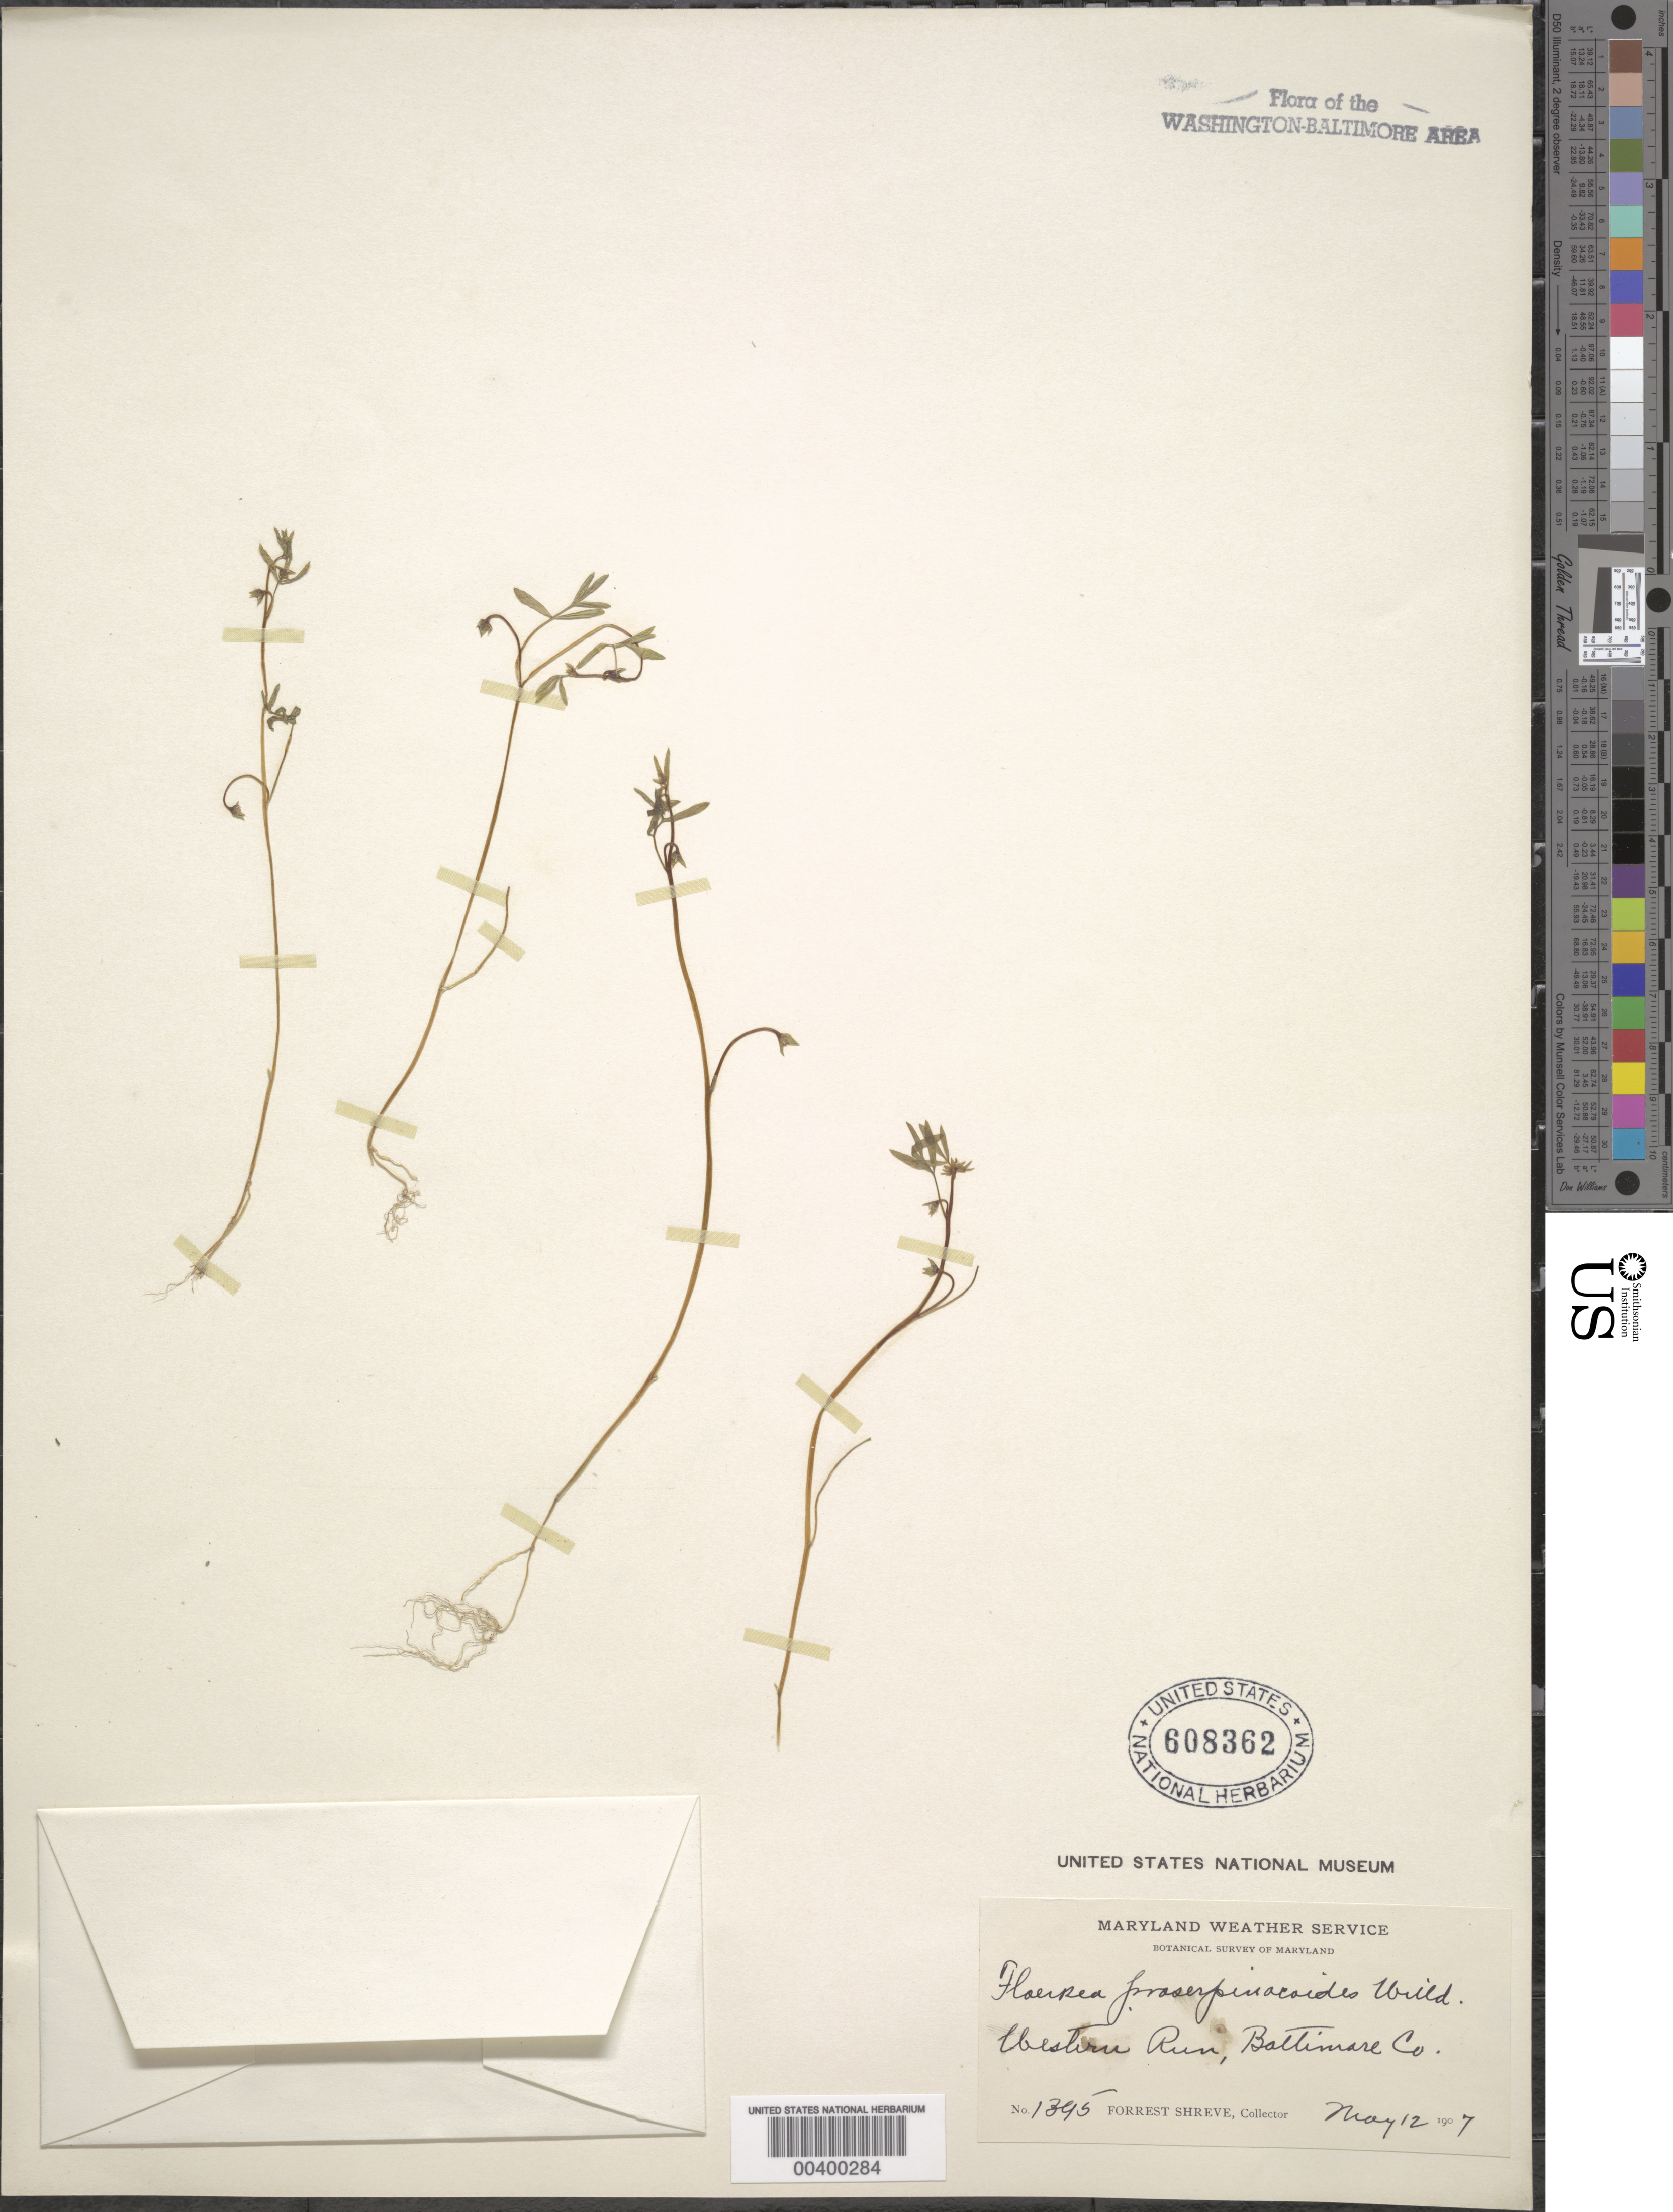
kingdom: Plantae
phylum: Tracheophyta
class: Magnoliopsida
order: Brassicales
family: Limnanthaceae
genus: Floerkea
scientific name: Floerkea proserpinacoides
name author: Willd.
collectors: F. Shreve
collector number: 1395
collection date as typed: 12 May 1907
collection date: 1907-05-12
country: United States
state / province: Maryland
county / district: Baltimore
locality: Western Run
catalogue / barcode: US 608362